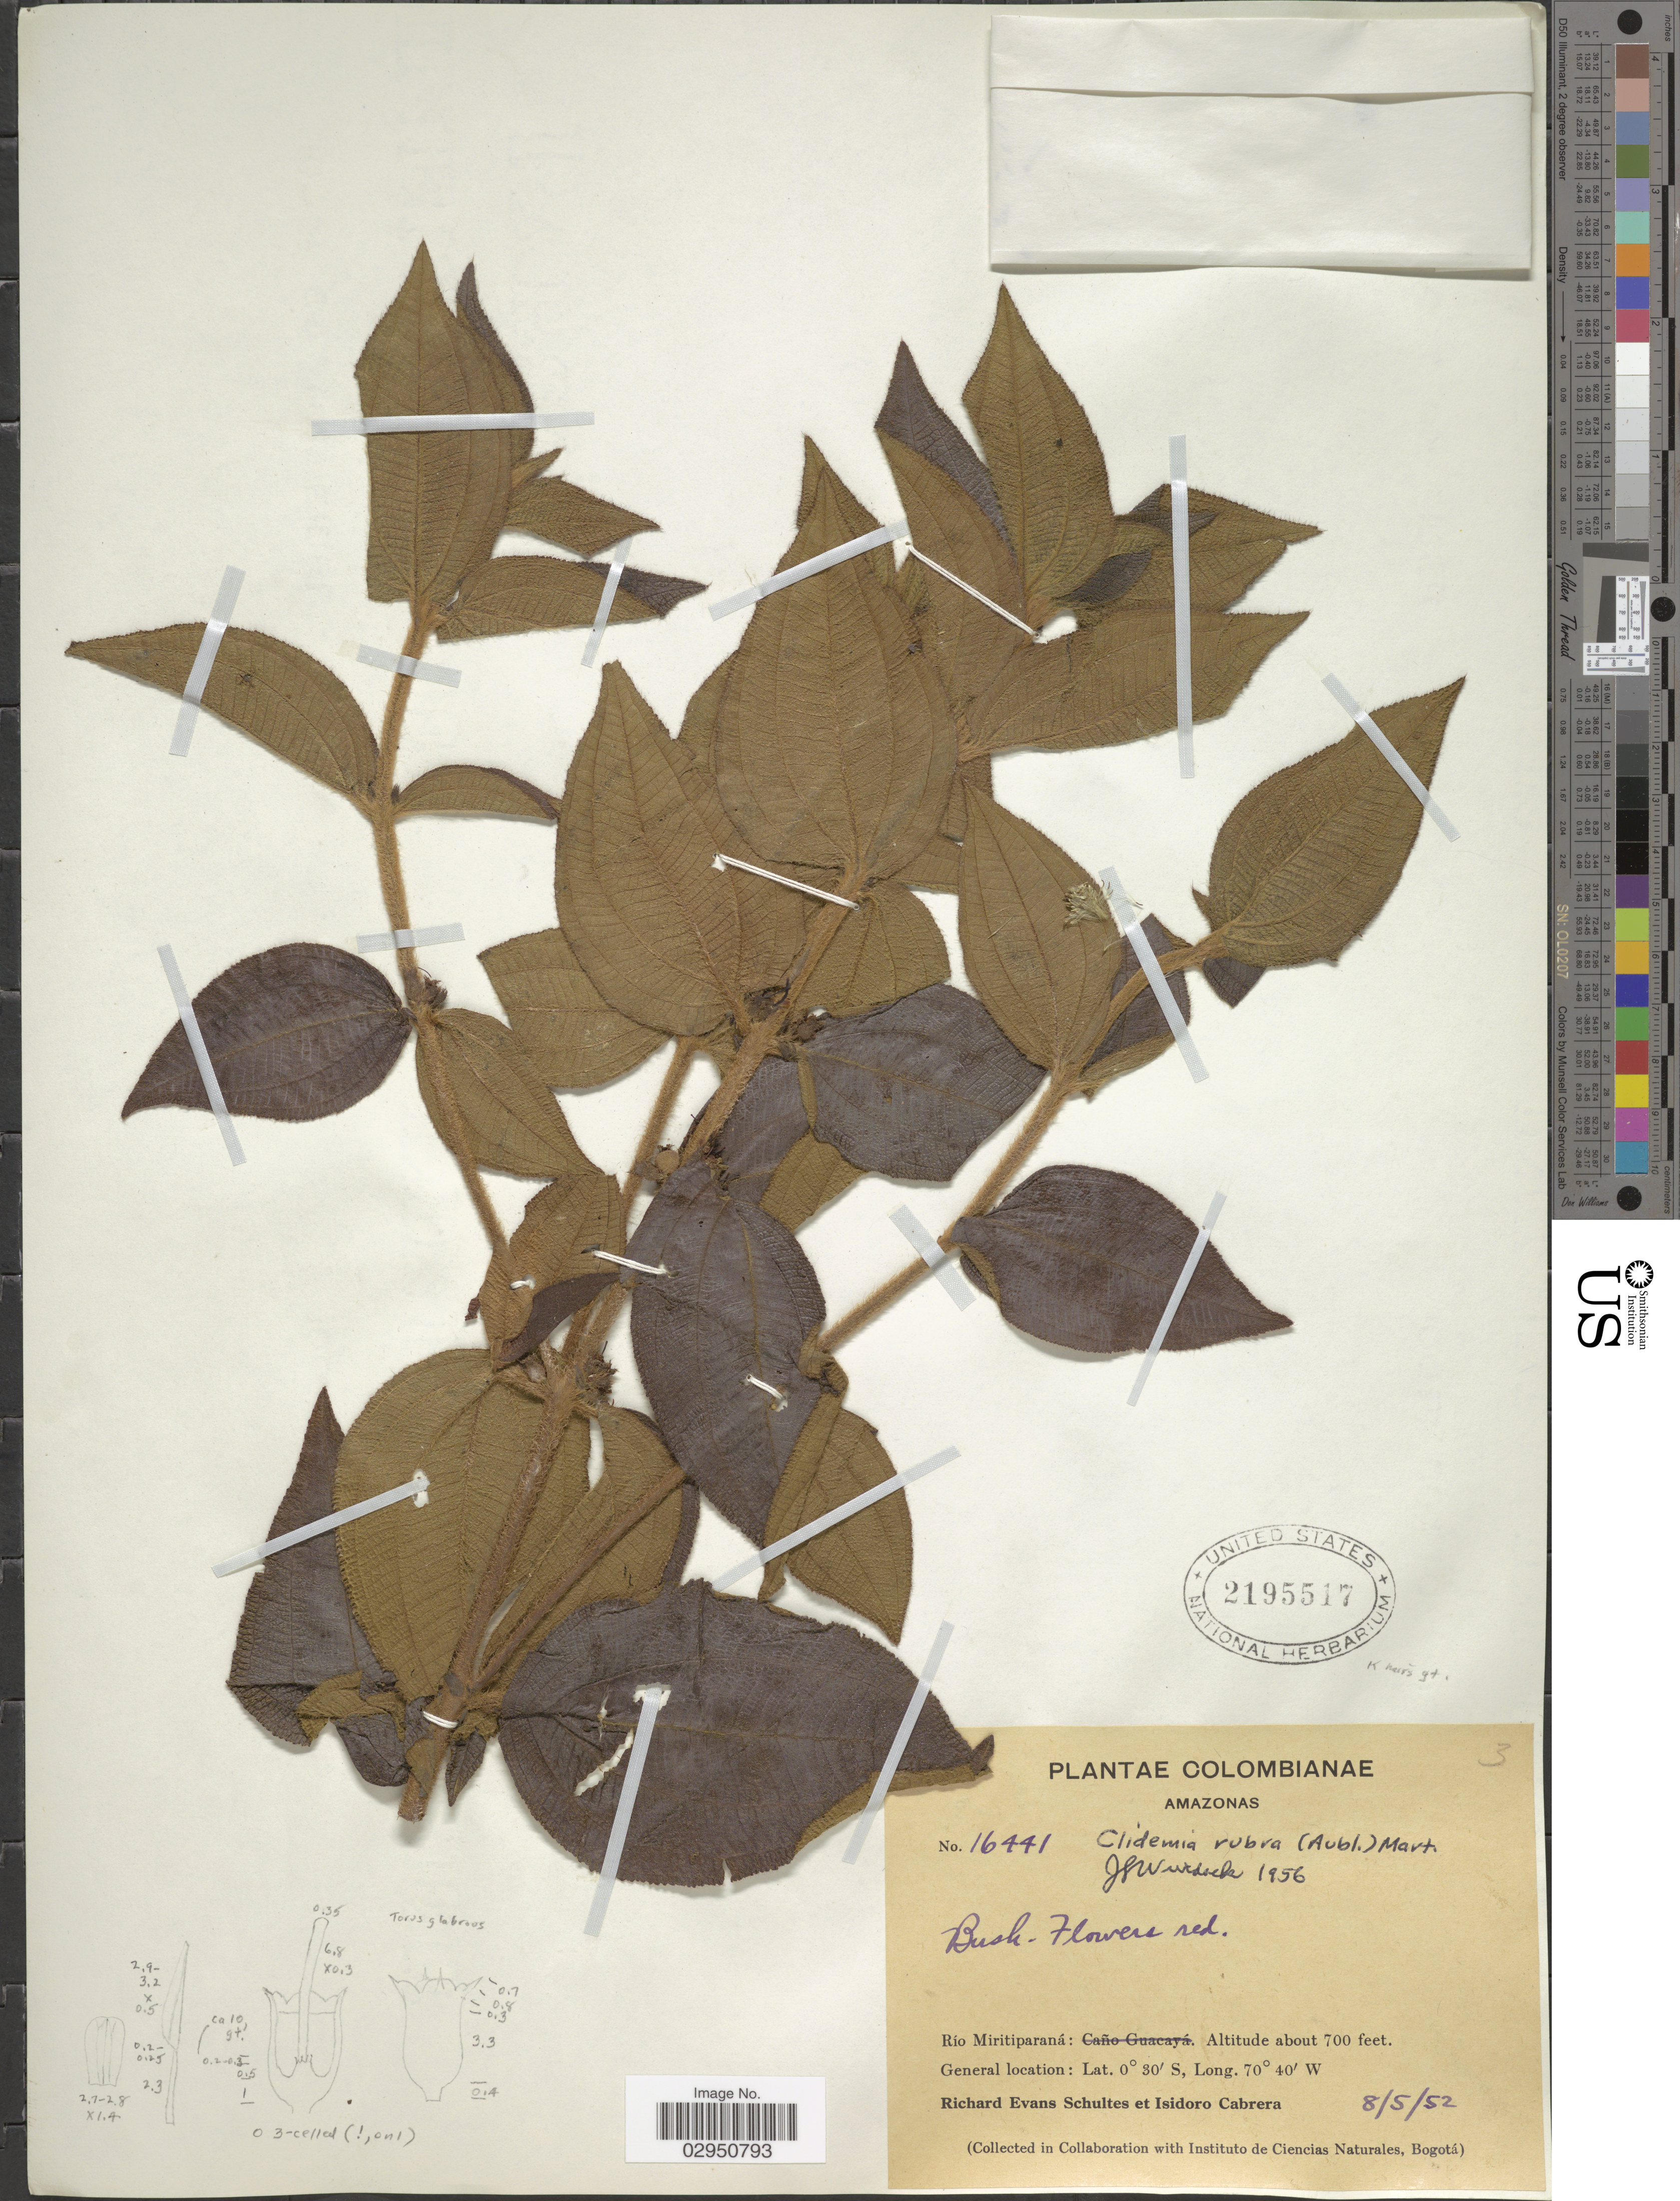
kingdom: Plantae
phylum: Tracheophyta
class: Magnoliopsida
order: Myrtales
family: Melastomataceae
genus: Clidemia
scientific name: Clidemia rubra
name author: (Aubl.) Mart.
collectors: R. E. Schultes & I. Cabrera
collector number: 16441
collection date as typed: Transcribed d/m/y: 8/5/52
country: Colombia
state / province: Amazônas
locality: Río Miritiparaná.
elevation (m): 213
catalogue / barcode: US 2195517